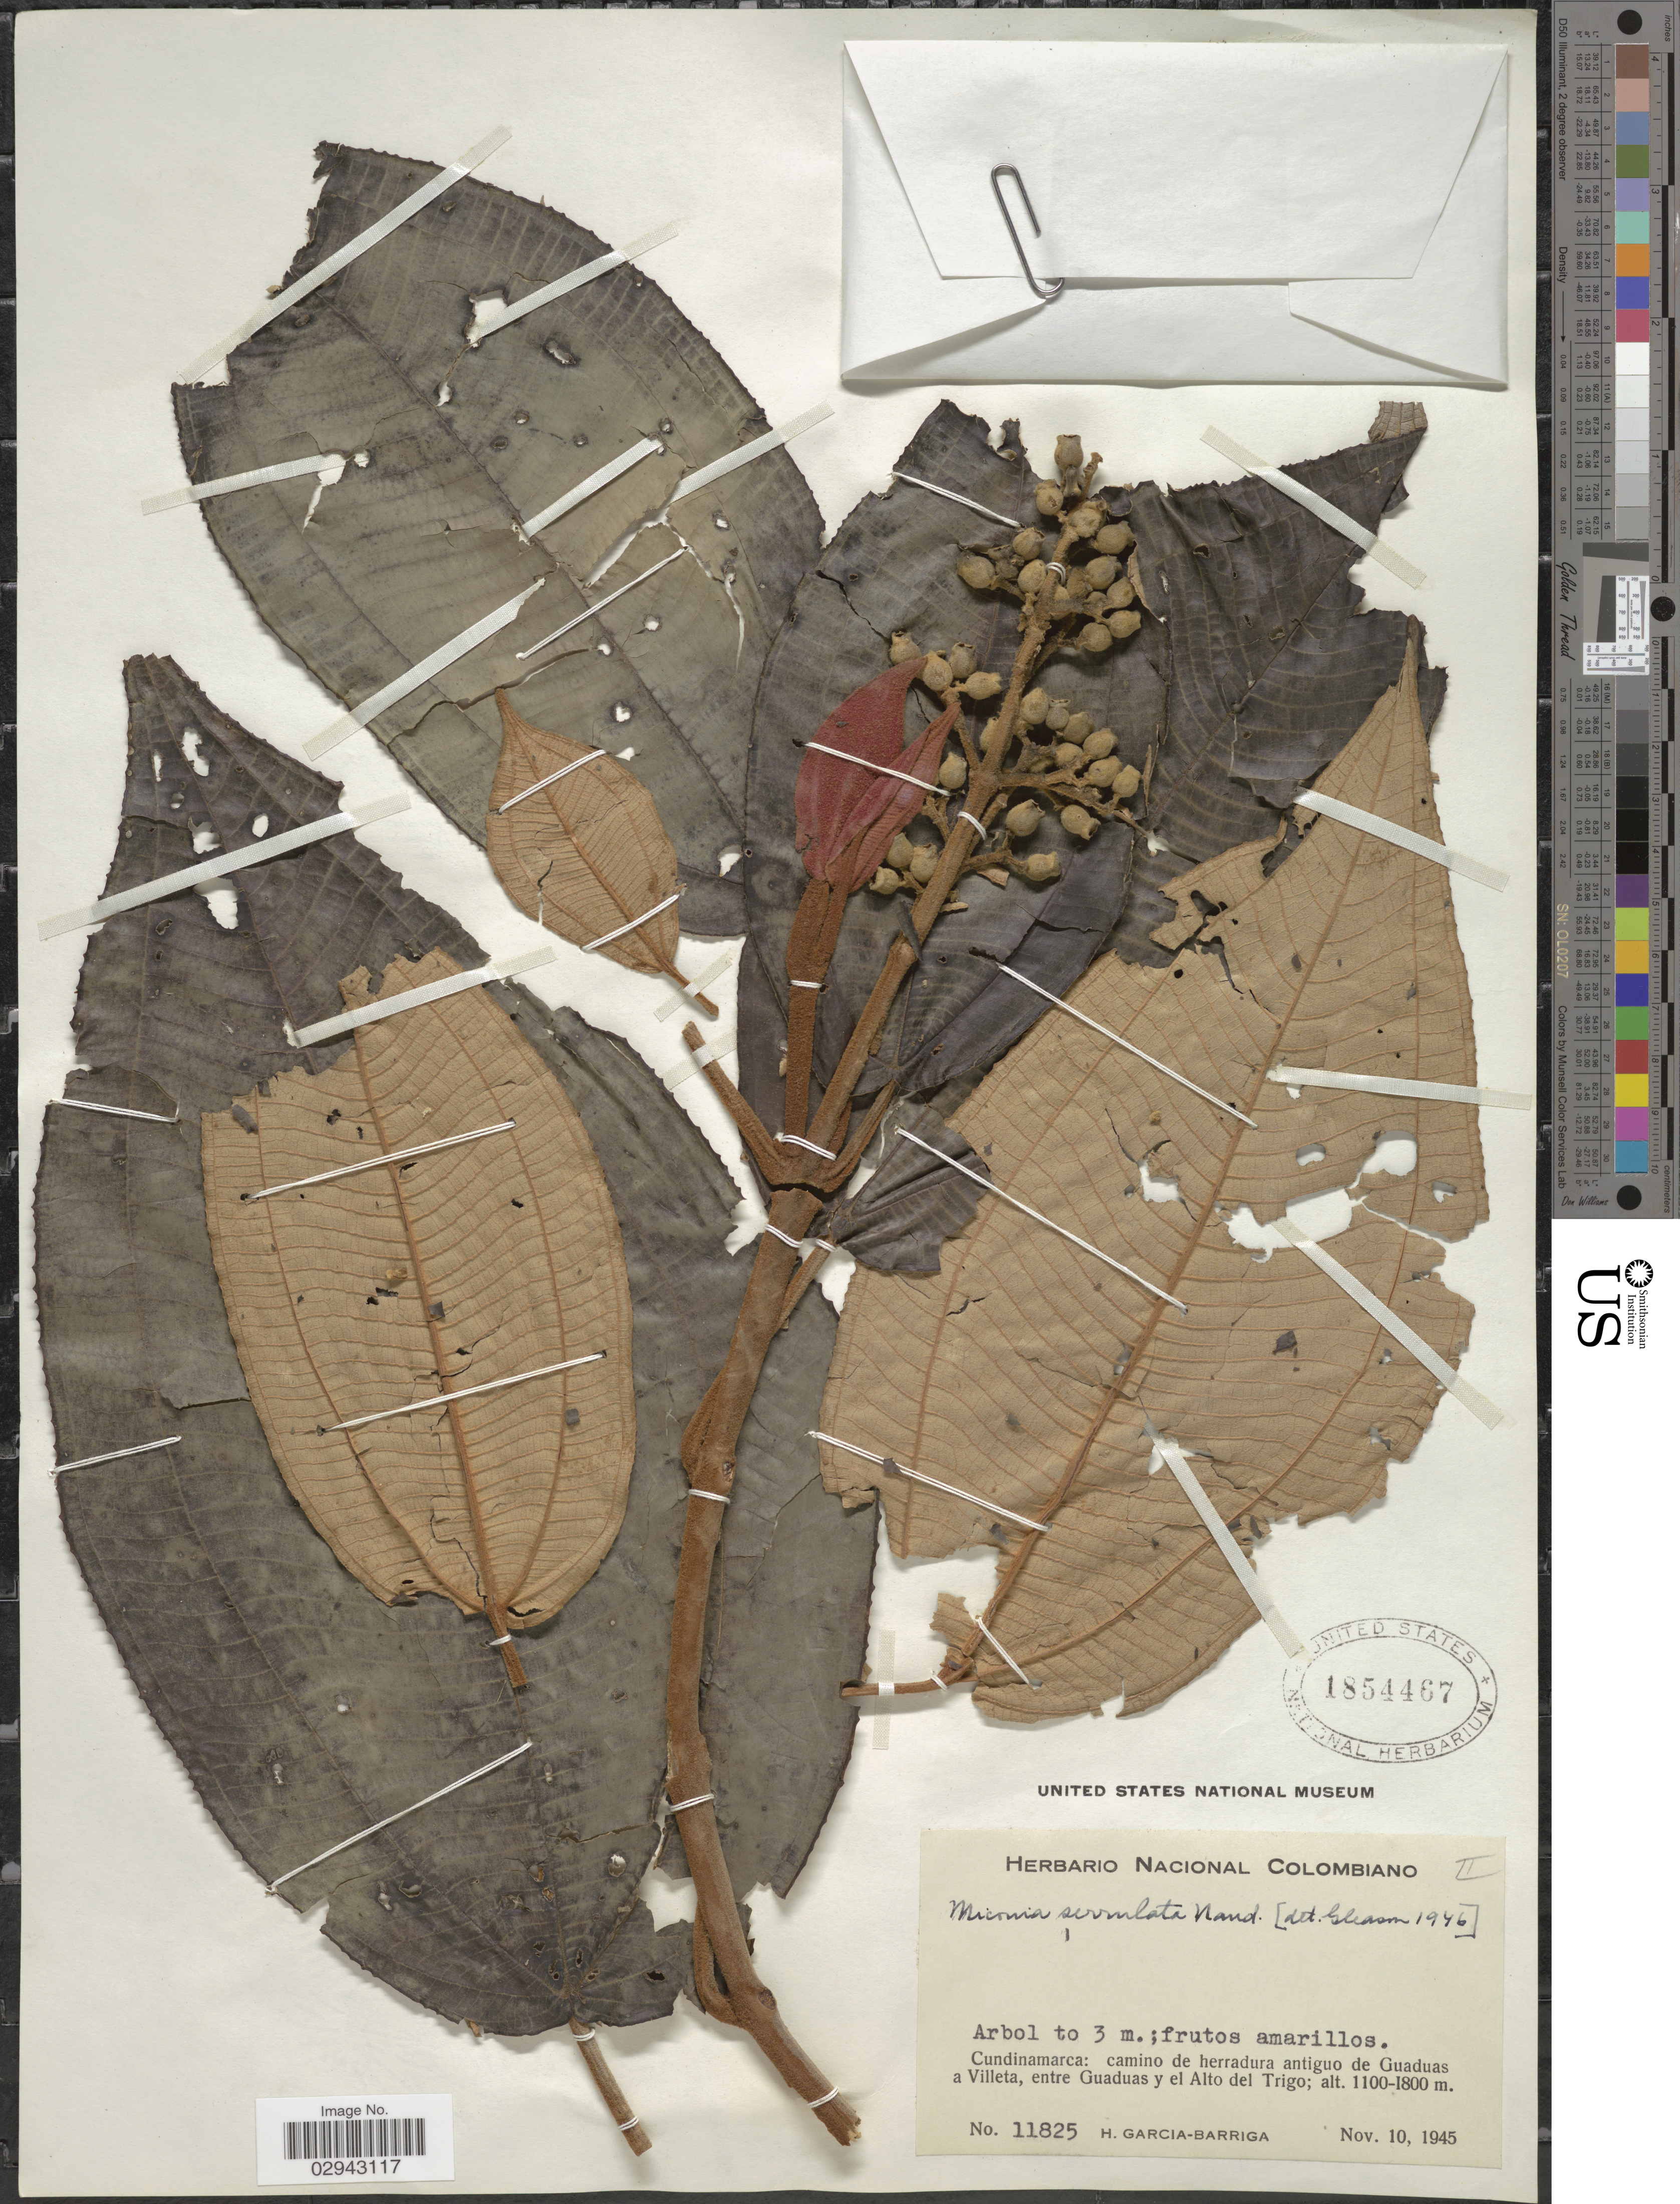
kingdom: Plantae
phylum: Tracheophyta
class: Magnoliopsida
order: Myrtales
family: Melastomataceae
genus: Miconia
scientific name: Miconia serrulata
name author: (DC.) Naudin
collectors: H. García Barriga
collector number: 11825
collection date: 1945-11-10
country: Colombia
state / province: Cundinamarca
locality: Camino de herradura antiguo de Guaduas a Villeta, entre Guadas y el Alto del Trigo.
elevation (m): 1100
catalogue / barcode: US 1854467